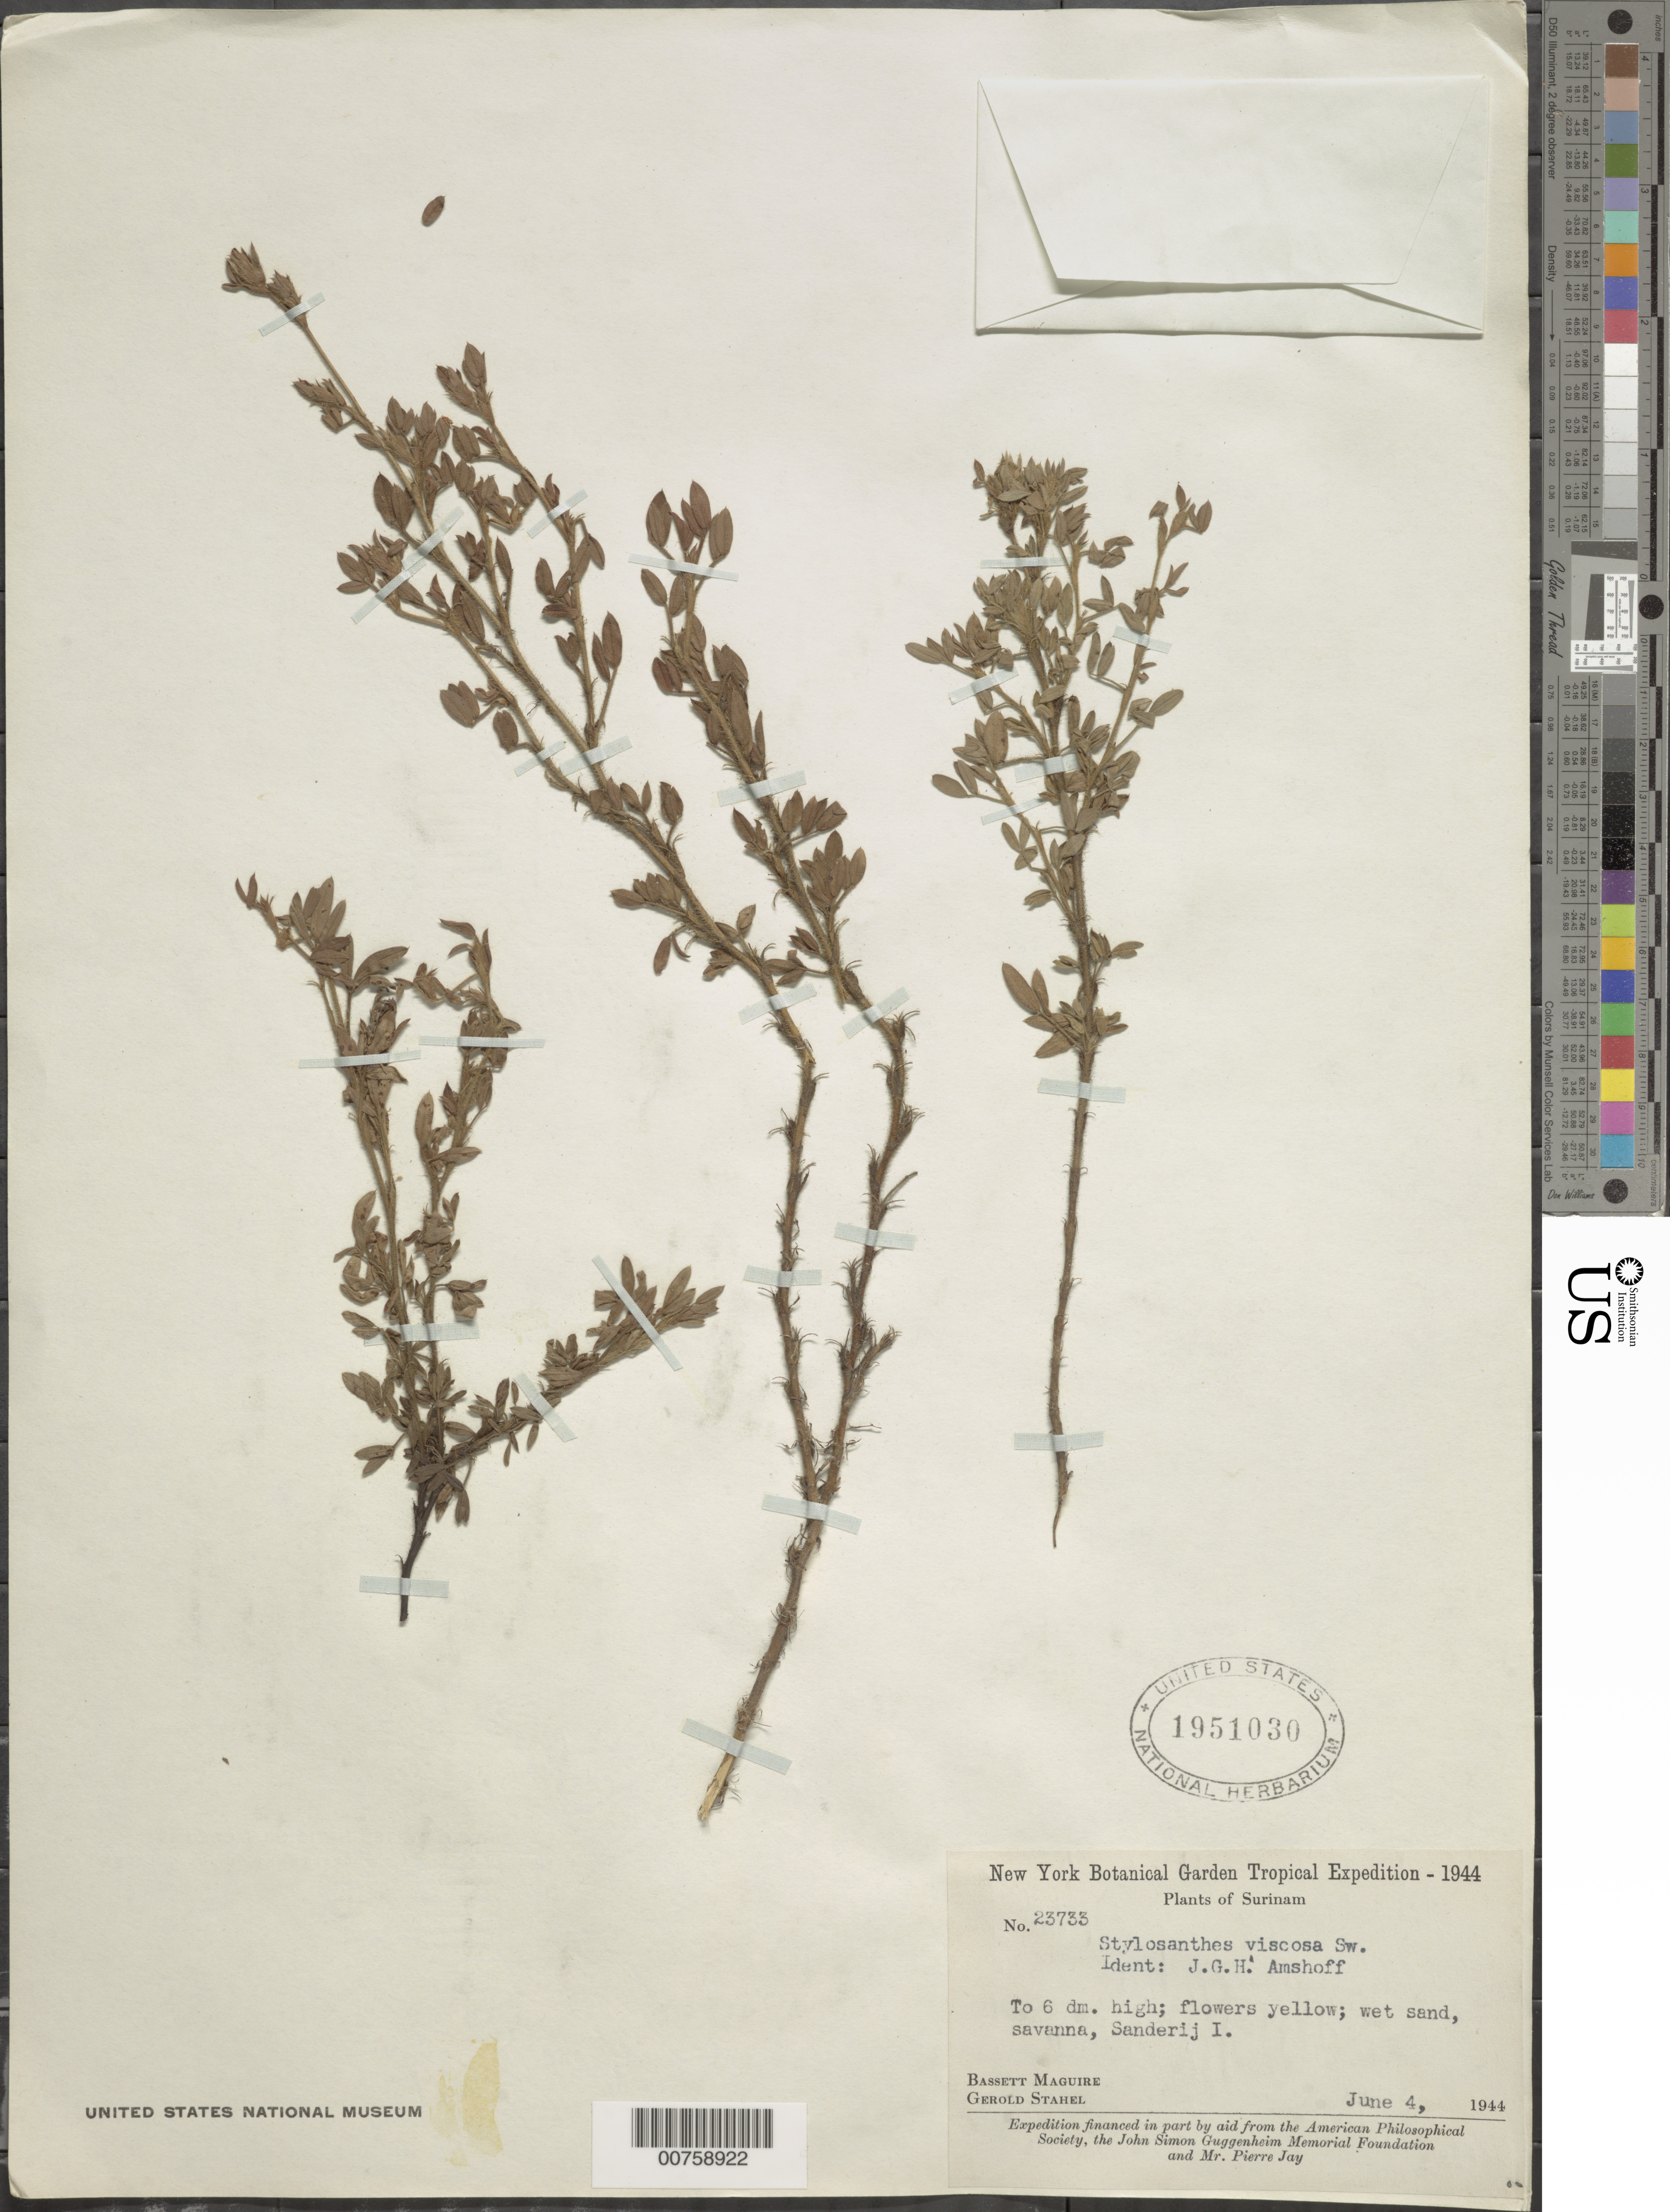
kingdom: Plantae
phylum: Tracheophyta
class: Magnoliopsida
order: Fabales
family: Fabaceae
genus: Stylosanthes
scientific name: Stylosanthes viscosa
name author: Sw.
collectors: B. Maguire & G. Stahel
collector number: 23733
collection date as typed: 4-Jun-44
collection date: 1944-06-04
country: Suriname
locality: Zanderij I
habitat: Wet sand, savanna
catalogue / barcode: US 1951030